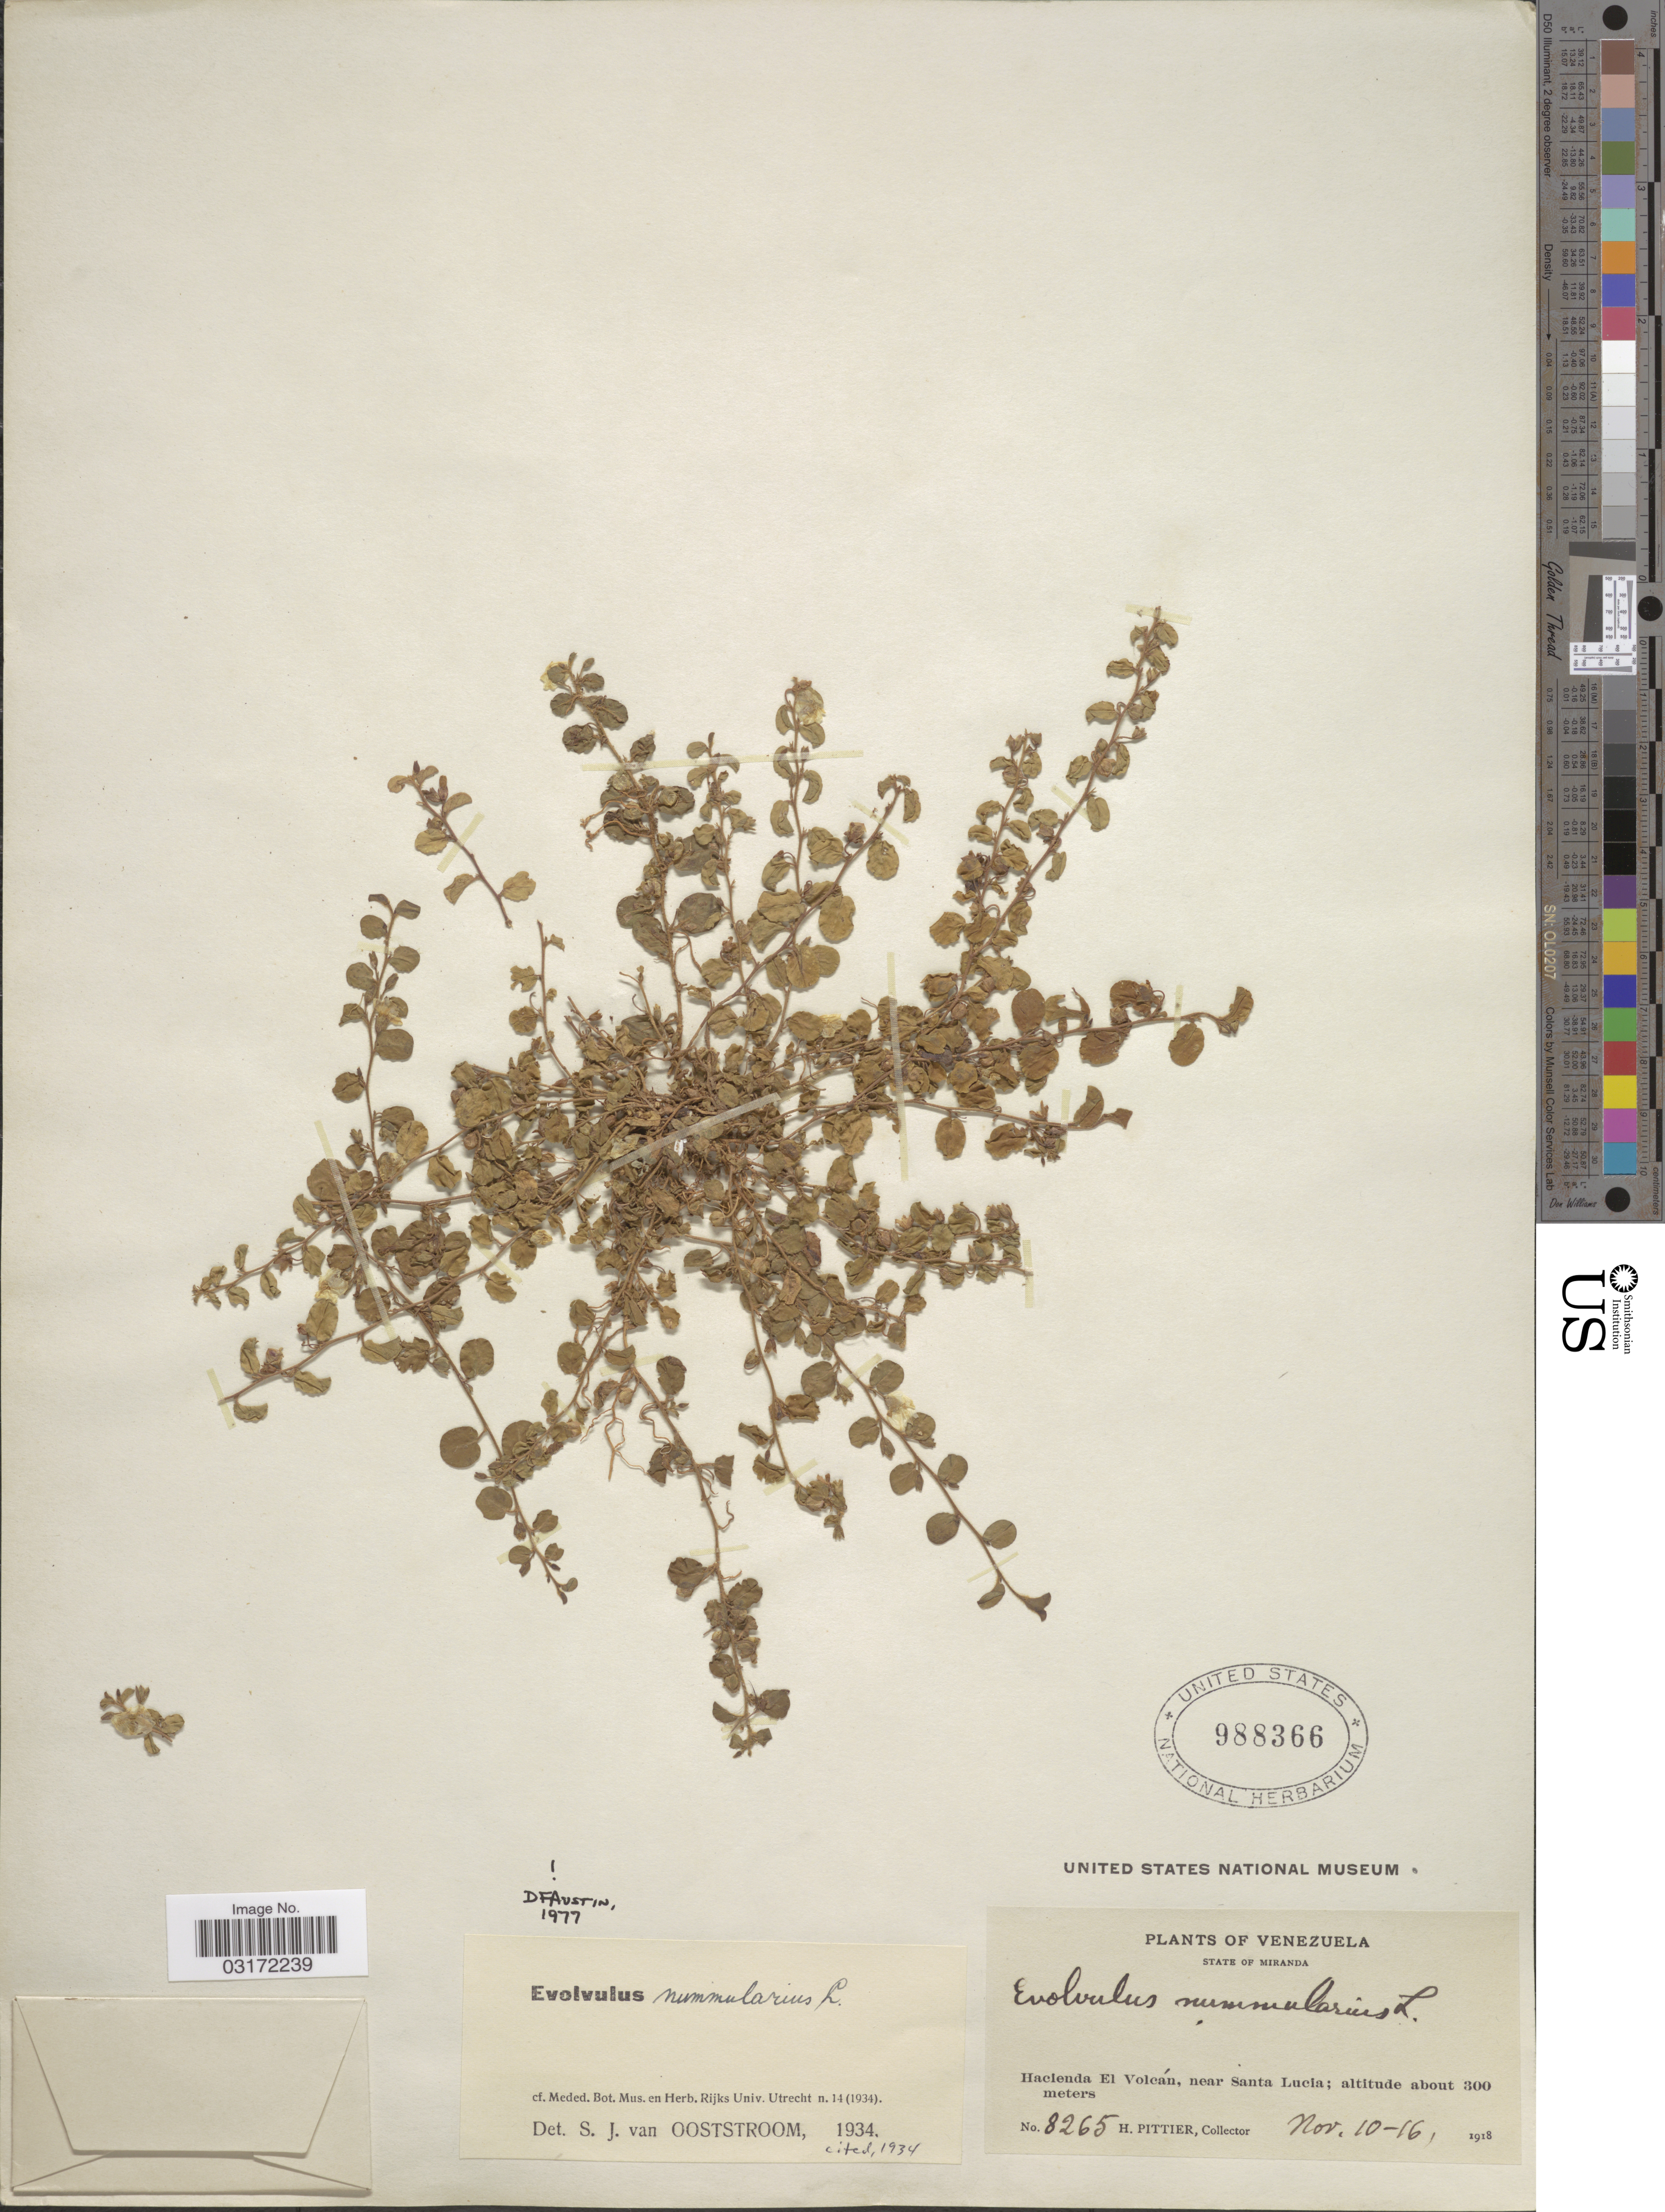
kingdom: Plantae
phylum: Tracheophyta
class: Magnoliopsida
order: Solanales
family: Convolvulaceae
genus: Evolvulus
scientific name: Evolvulus nummularius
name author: (L.) L.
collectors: H. F. Pittier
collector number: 8265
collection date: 1918-11-10/1918-11-16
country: Venezuela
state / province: Miranda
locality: Hacienda El Volcán, near Santa Lucia.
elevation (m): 300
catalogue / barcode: US 988366